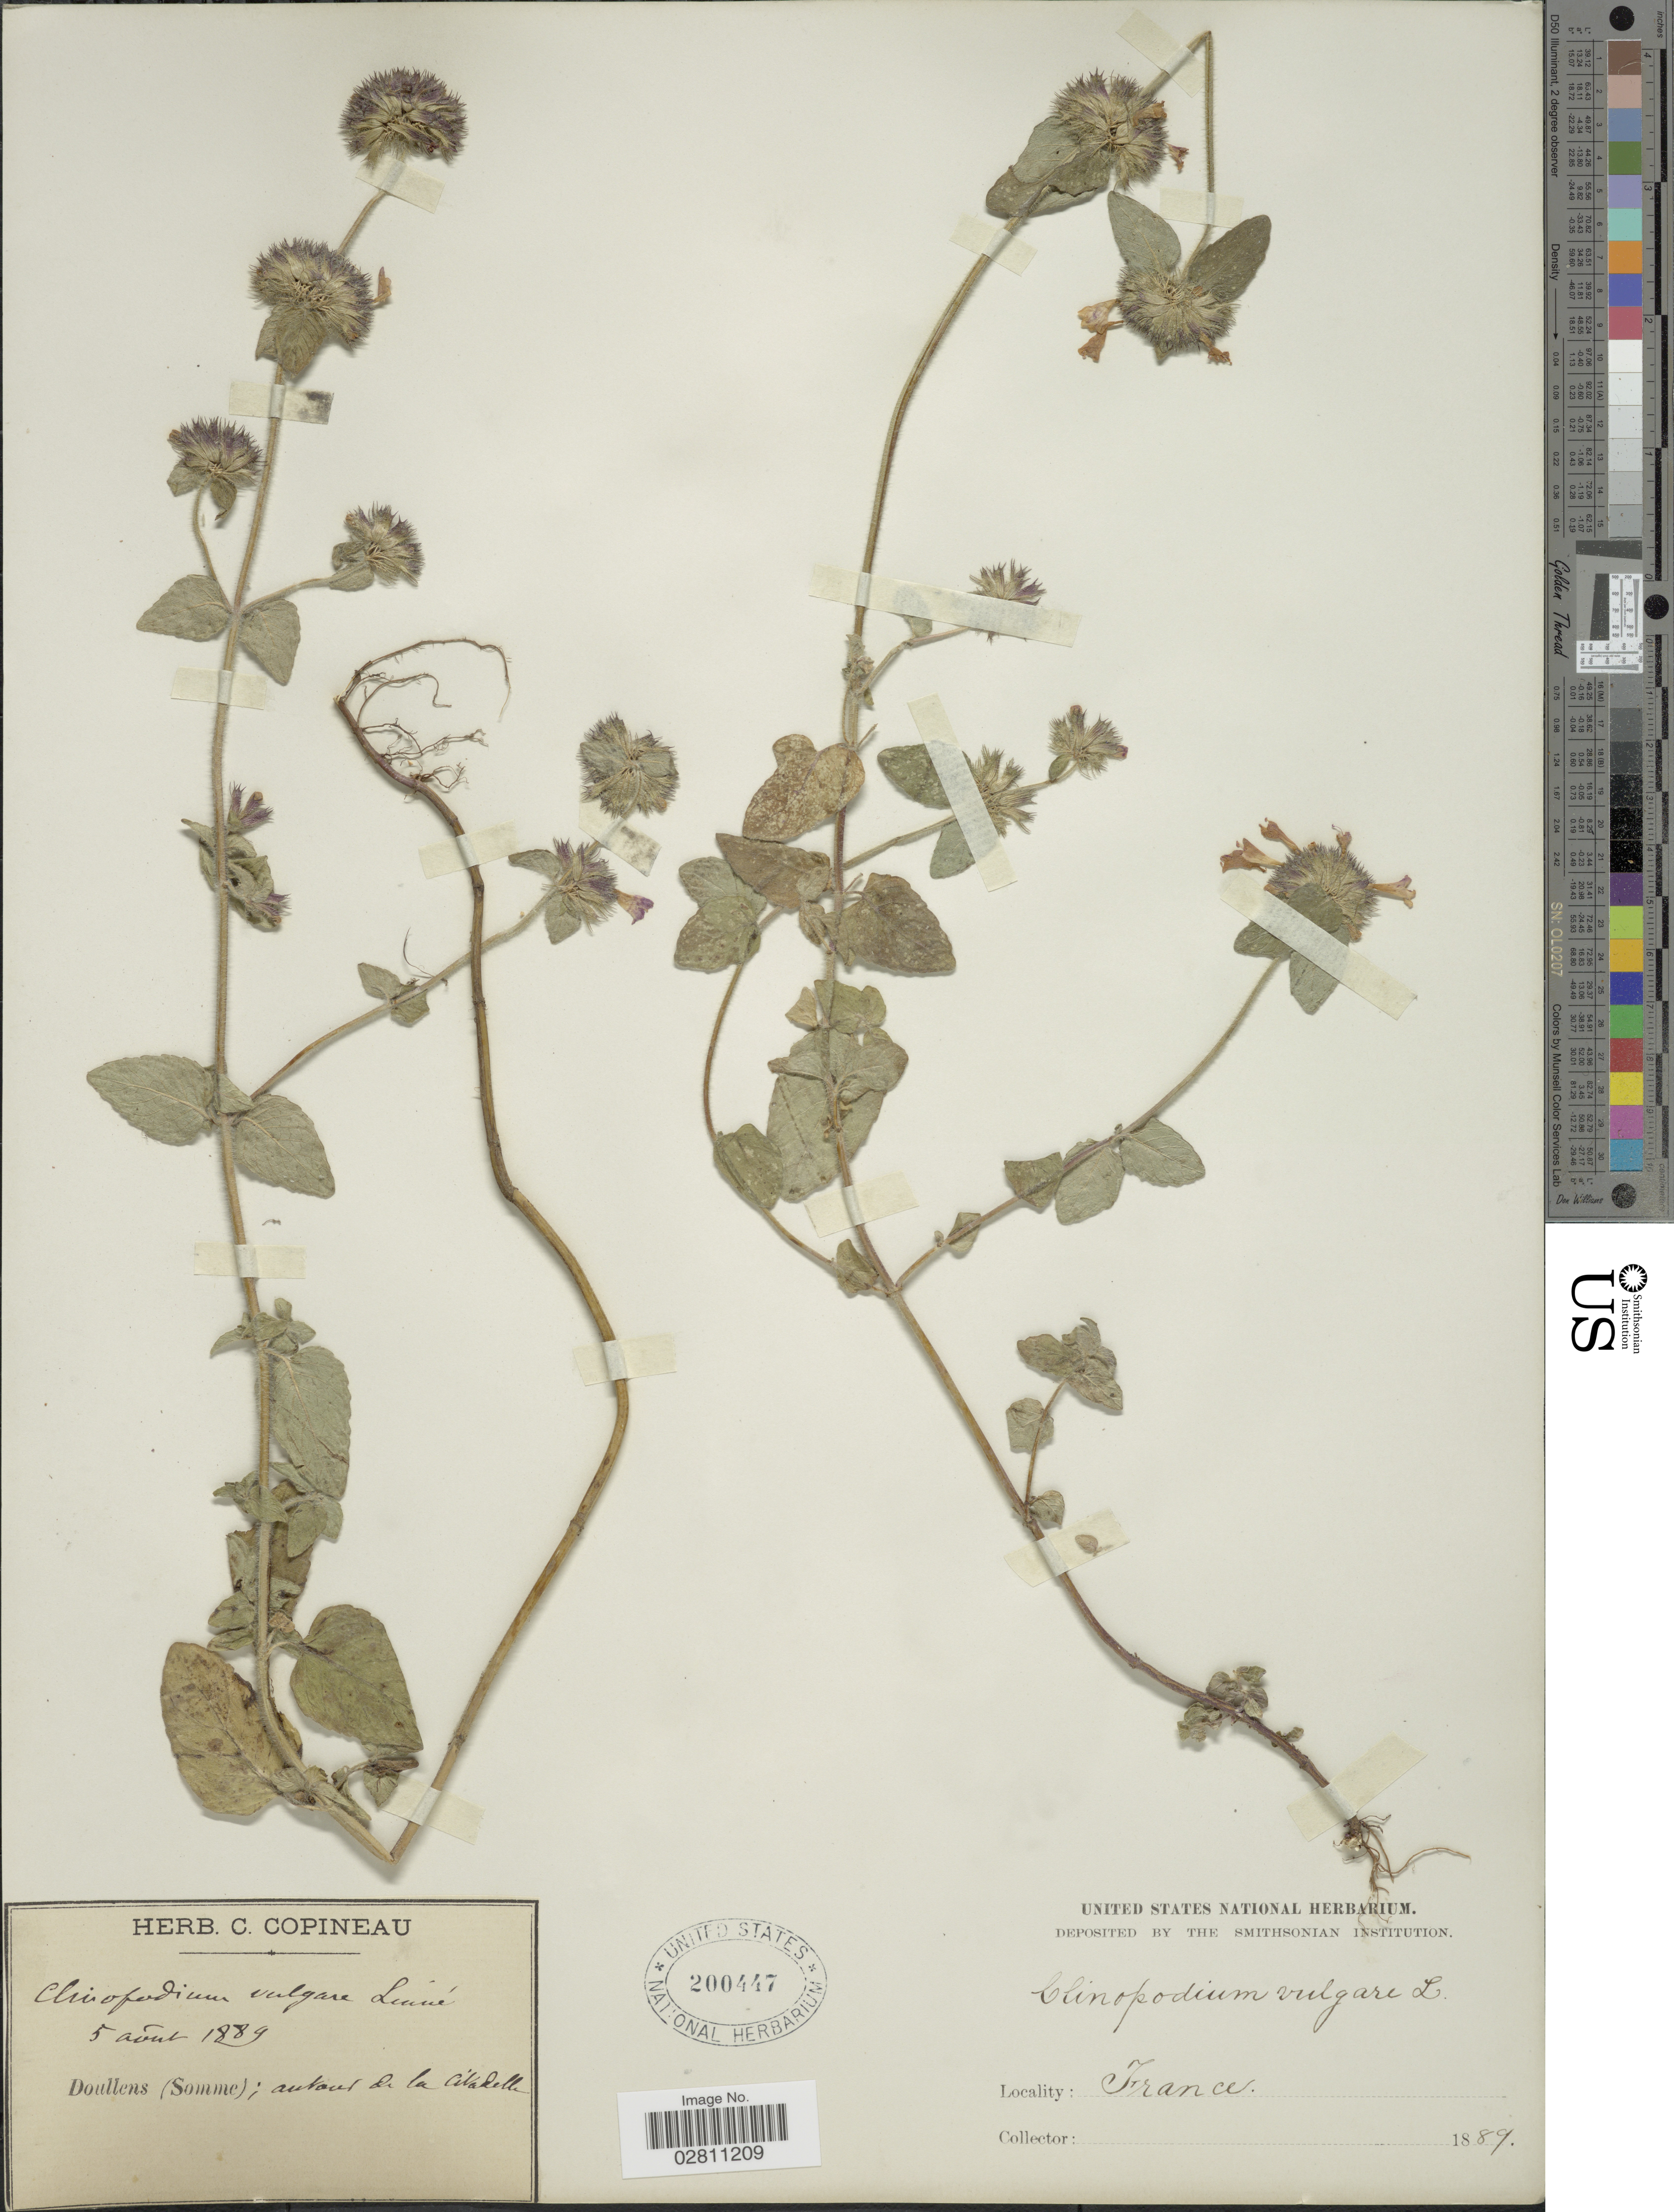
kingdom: Plantae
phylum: Tracheophyta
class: Magnoliopsida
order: Lamiales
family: Lamiaceae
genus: Clinopodium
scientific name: Clinopodium vulgare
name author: L.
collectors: ex herb. C. Copineau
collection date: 1889-08-05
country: France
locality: Doullens (Somme); autour de la Citadelle.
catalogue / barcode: US 200447